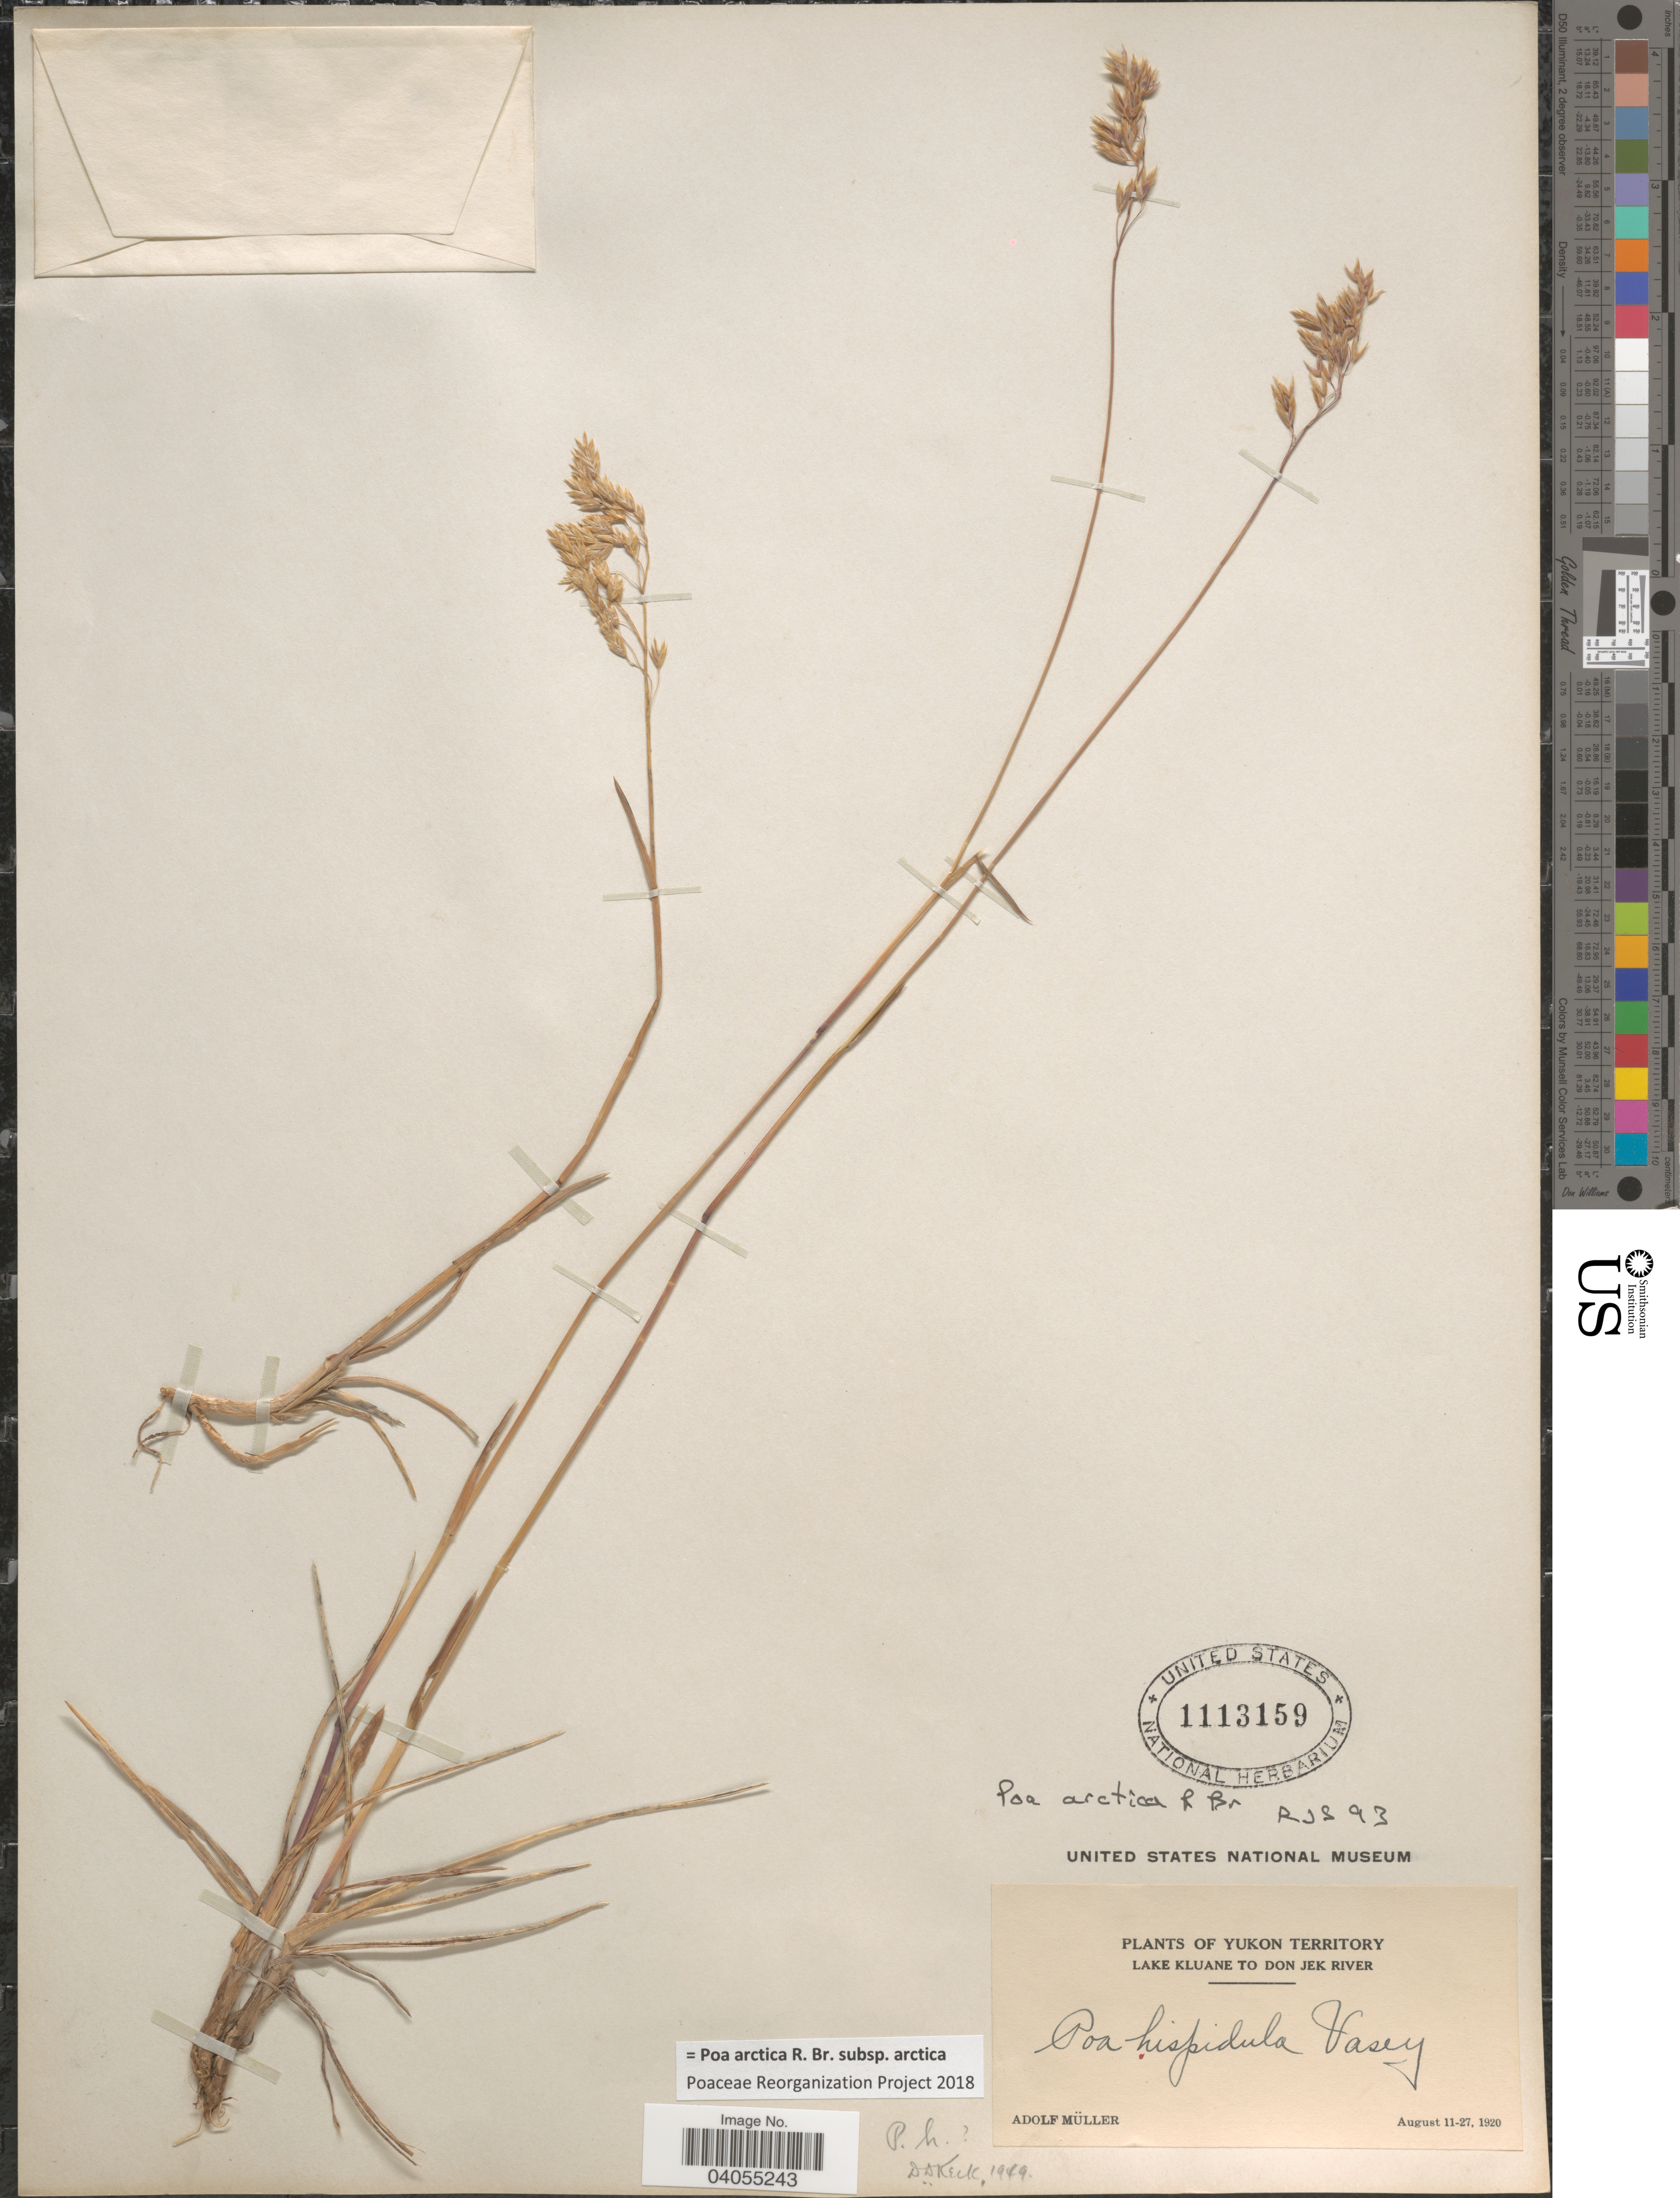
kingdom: Plantae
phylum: Tracheophyta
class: Liliopsida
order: Poales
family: Poaceae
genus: Poa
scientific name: Poa arctica subsp. arctica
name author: R. Br.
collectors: A. Muller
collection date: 1920-08-11/1920-08-27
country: Canada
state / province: Yukon Territory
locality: Lake Kluane to Don Jek River.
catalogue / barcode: US 1113159